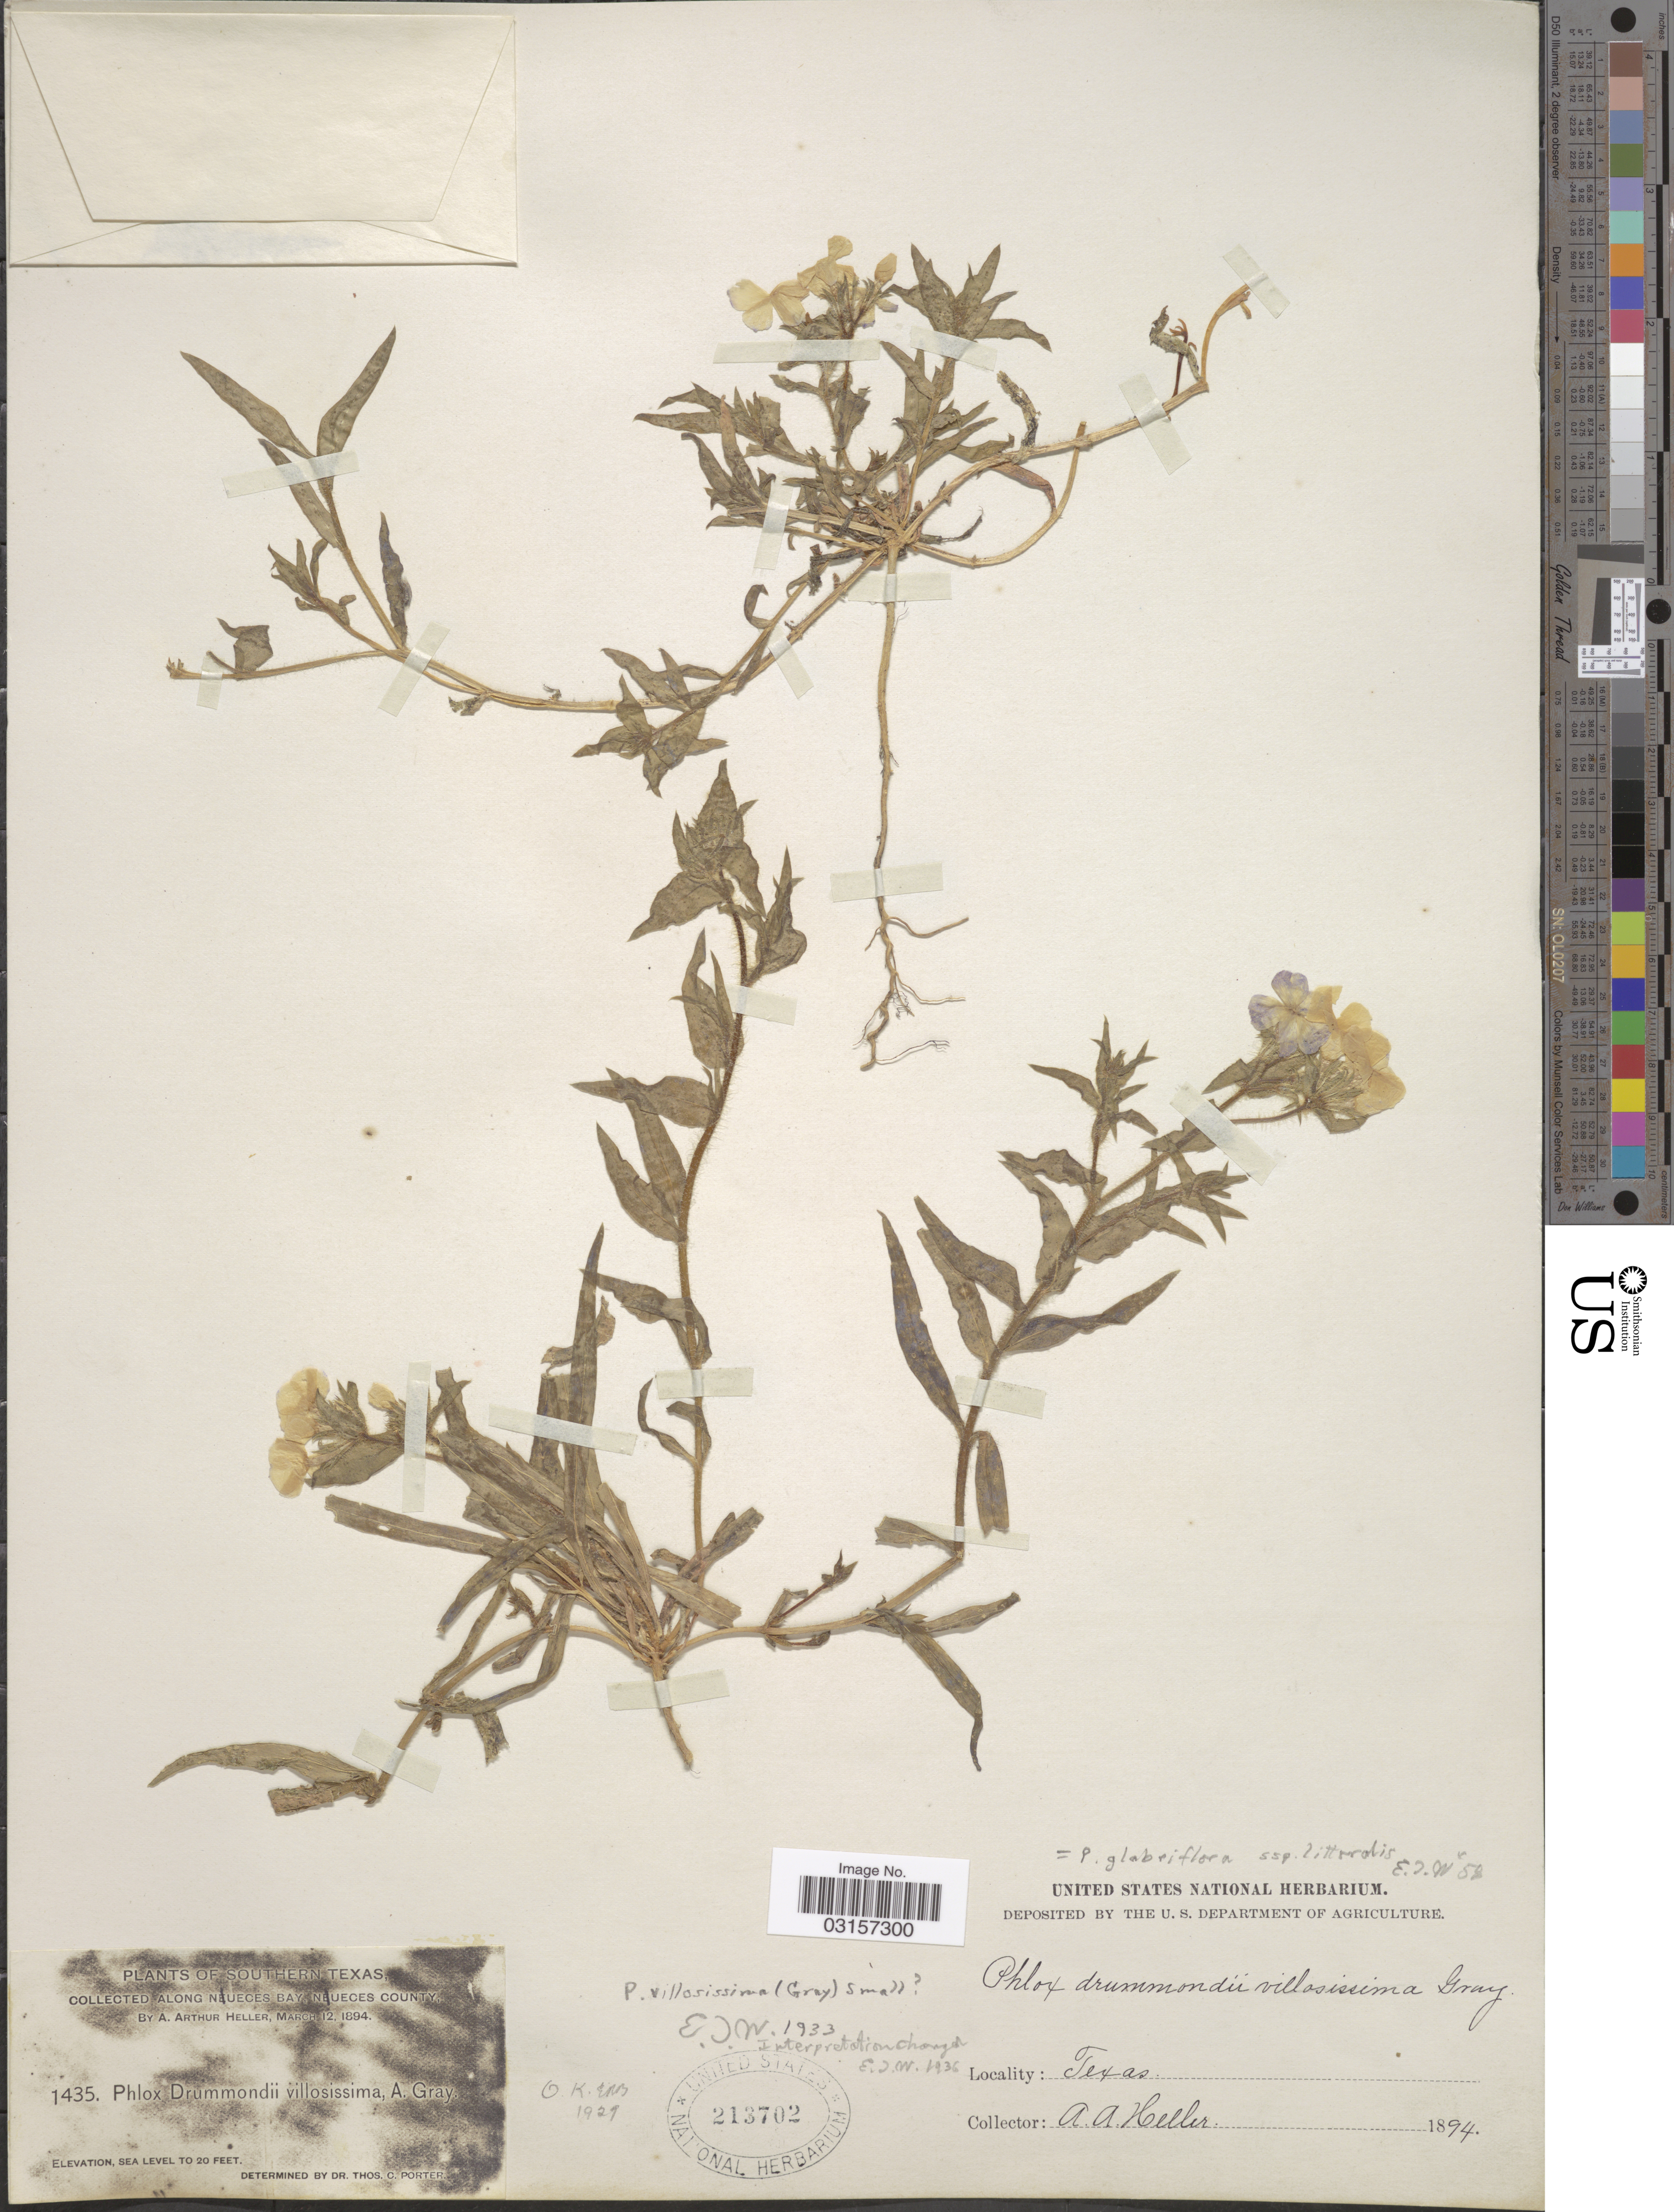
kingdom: Plantae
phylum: Tracheophyta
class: Magnoliopsida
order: Ericales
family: Polemoniaceae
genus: Phlox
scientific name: Phlox glabriflora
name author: (Brand) Whitehouse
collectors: A. A. Heller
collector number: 1435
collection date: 1894-03-12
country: United States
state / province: Texas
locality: Southern Texas, Along Nueces Bay, Nueces County.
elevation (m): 6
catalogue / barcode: US 213702